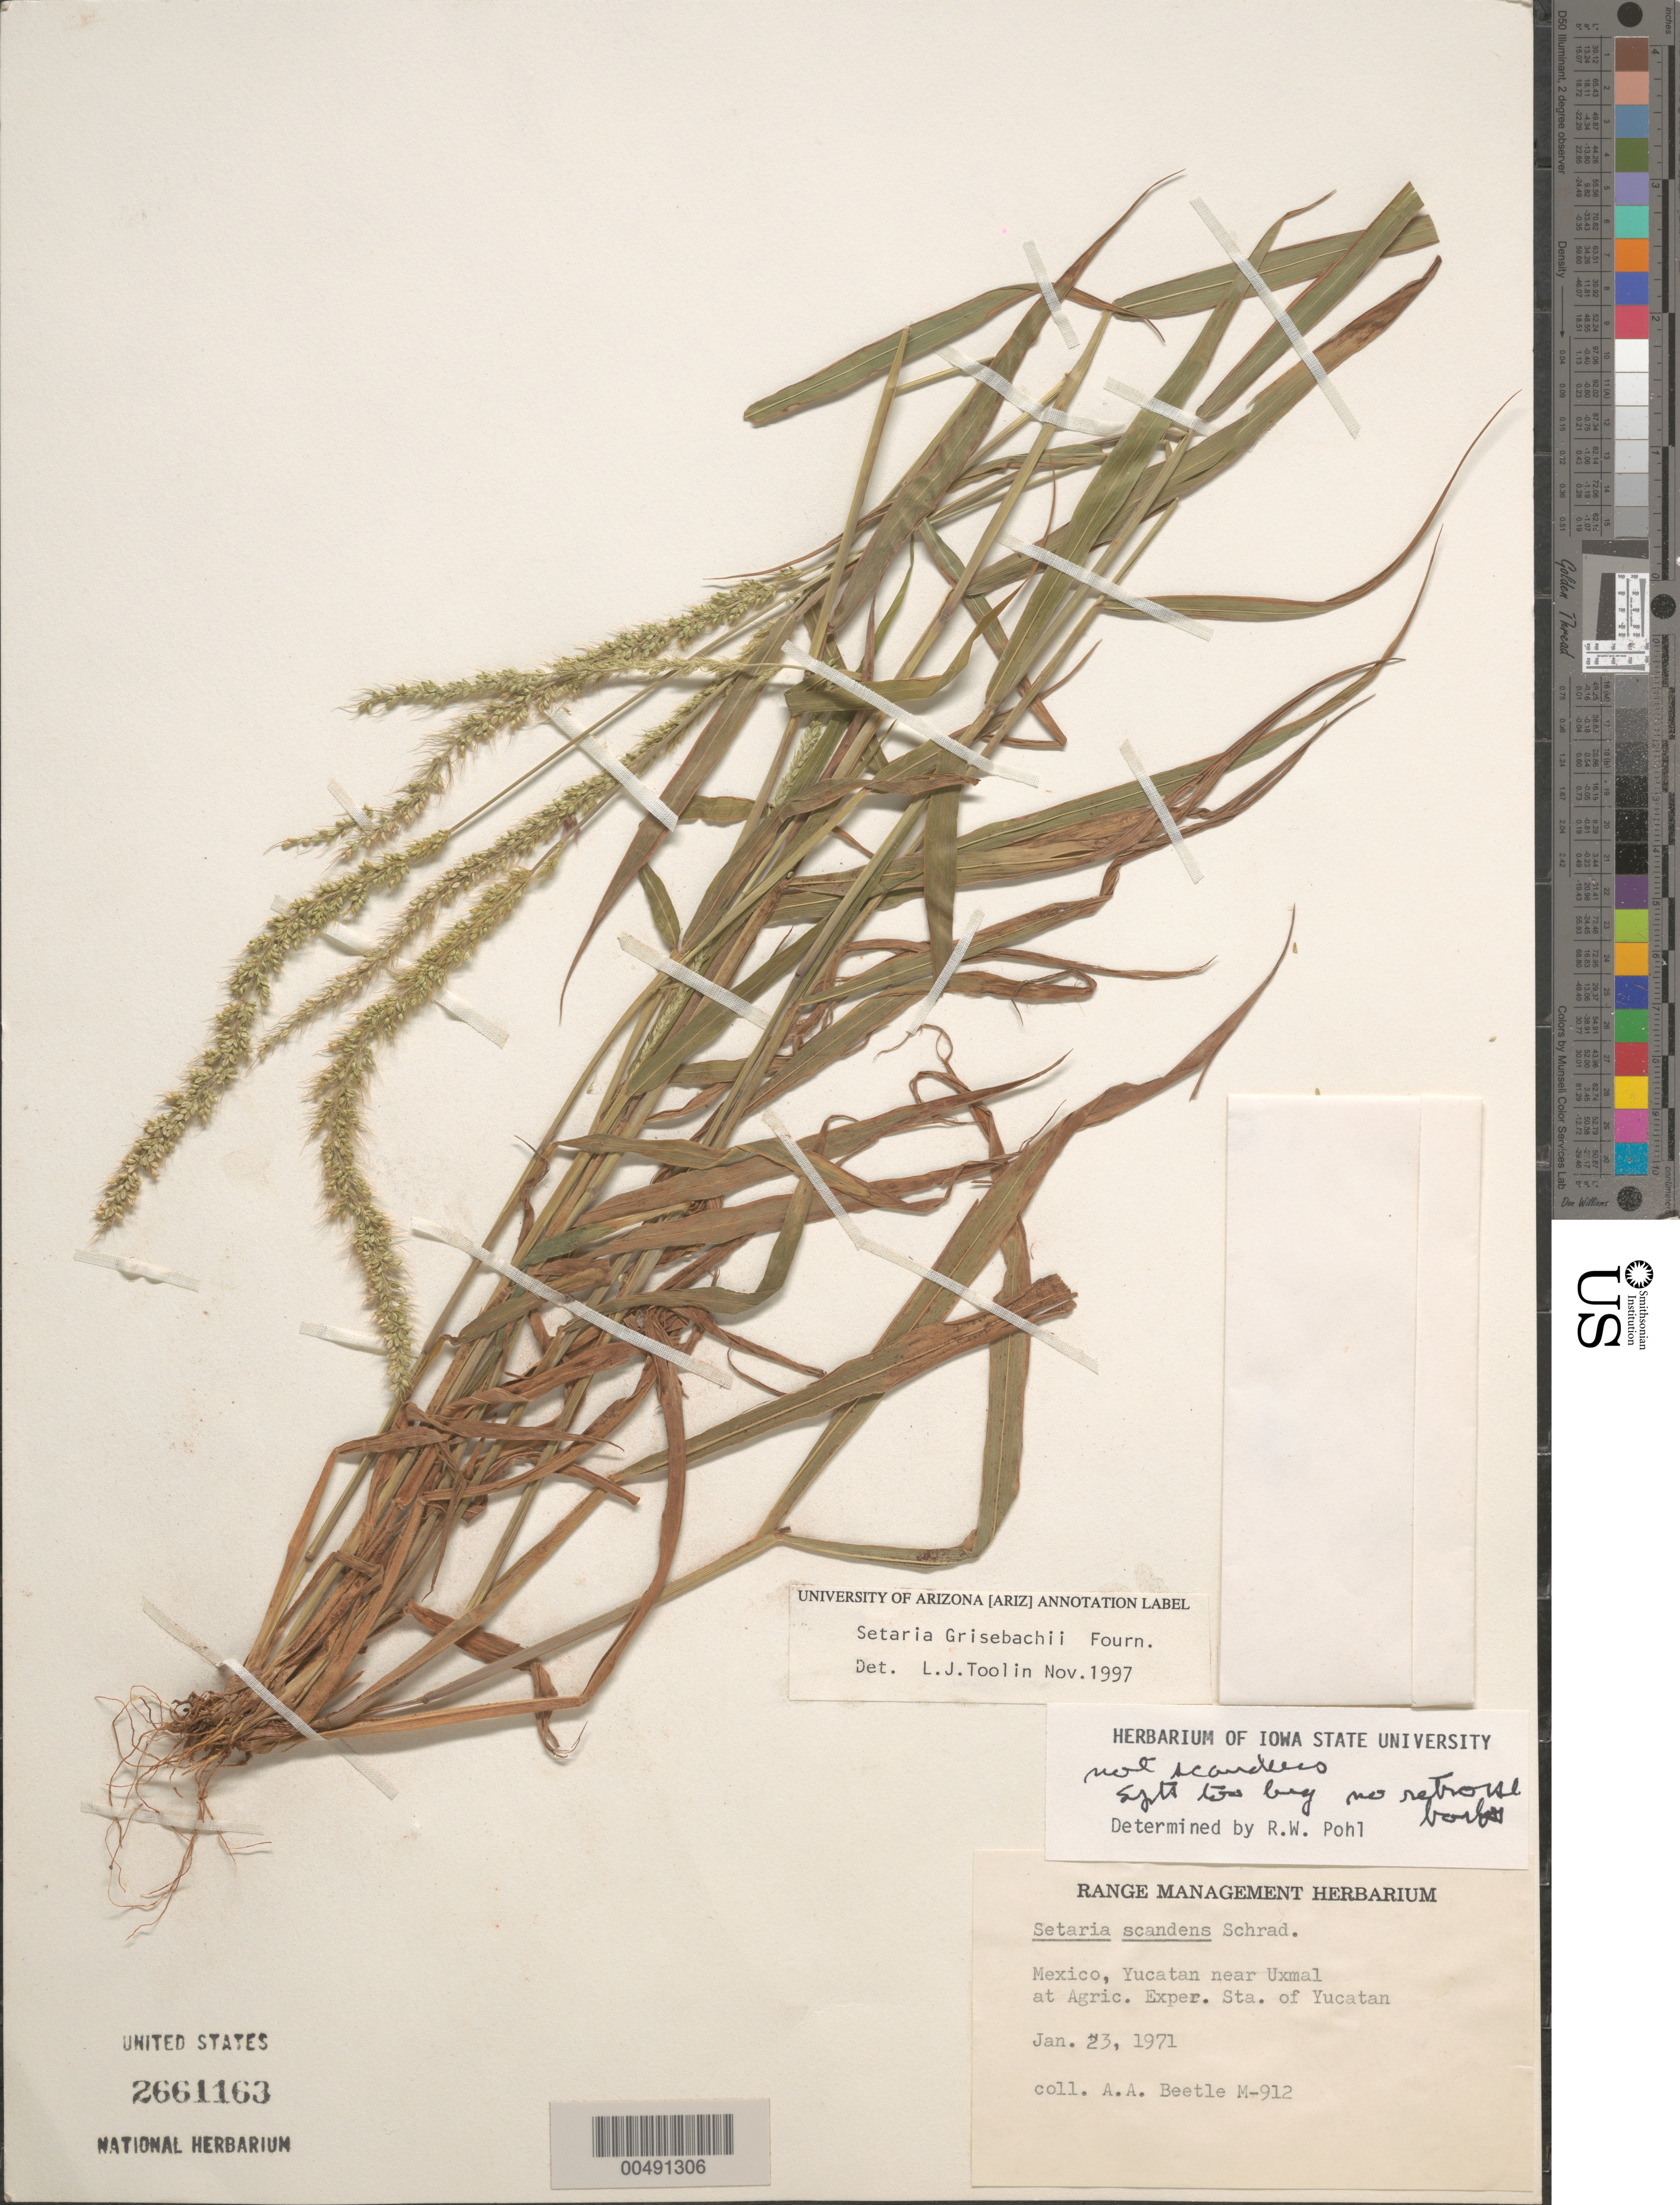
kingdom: Plantae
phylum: Tracheophyta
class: Liliopsida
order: Poales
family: Poaceae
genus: Setaria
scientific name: Setaria grisebachii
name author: E. Fourn.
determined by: Toolin, L. J.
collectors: A. A. Beetle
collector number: M-912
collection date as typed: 23 Jan 1971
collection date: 1971-01-23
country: Mexico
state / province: Yucatan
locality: Near Uxmal, Agriculture Experimental Station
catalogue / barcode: US 2661163